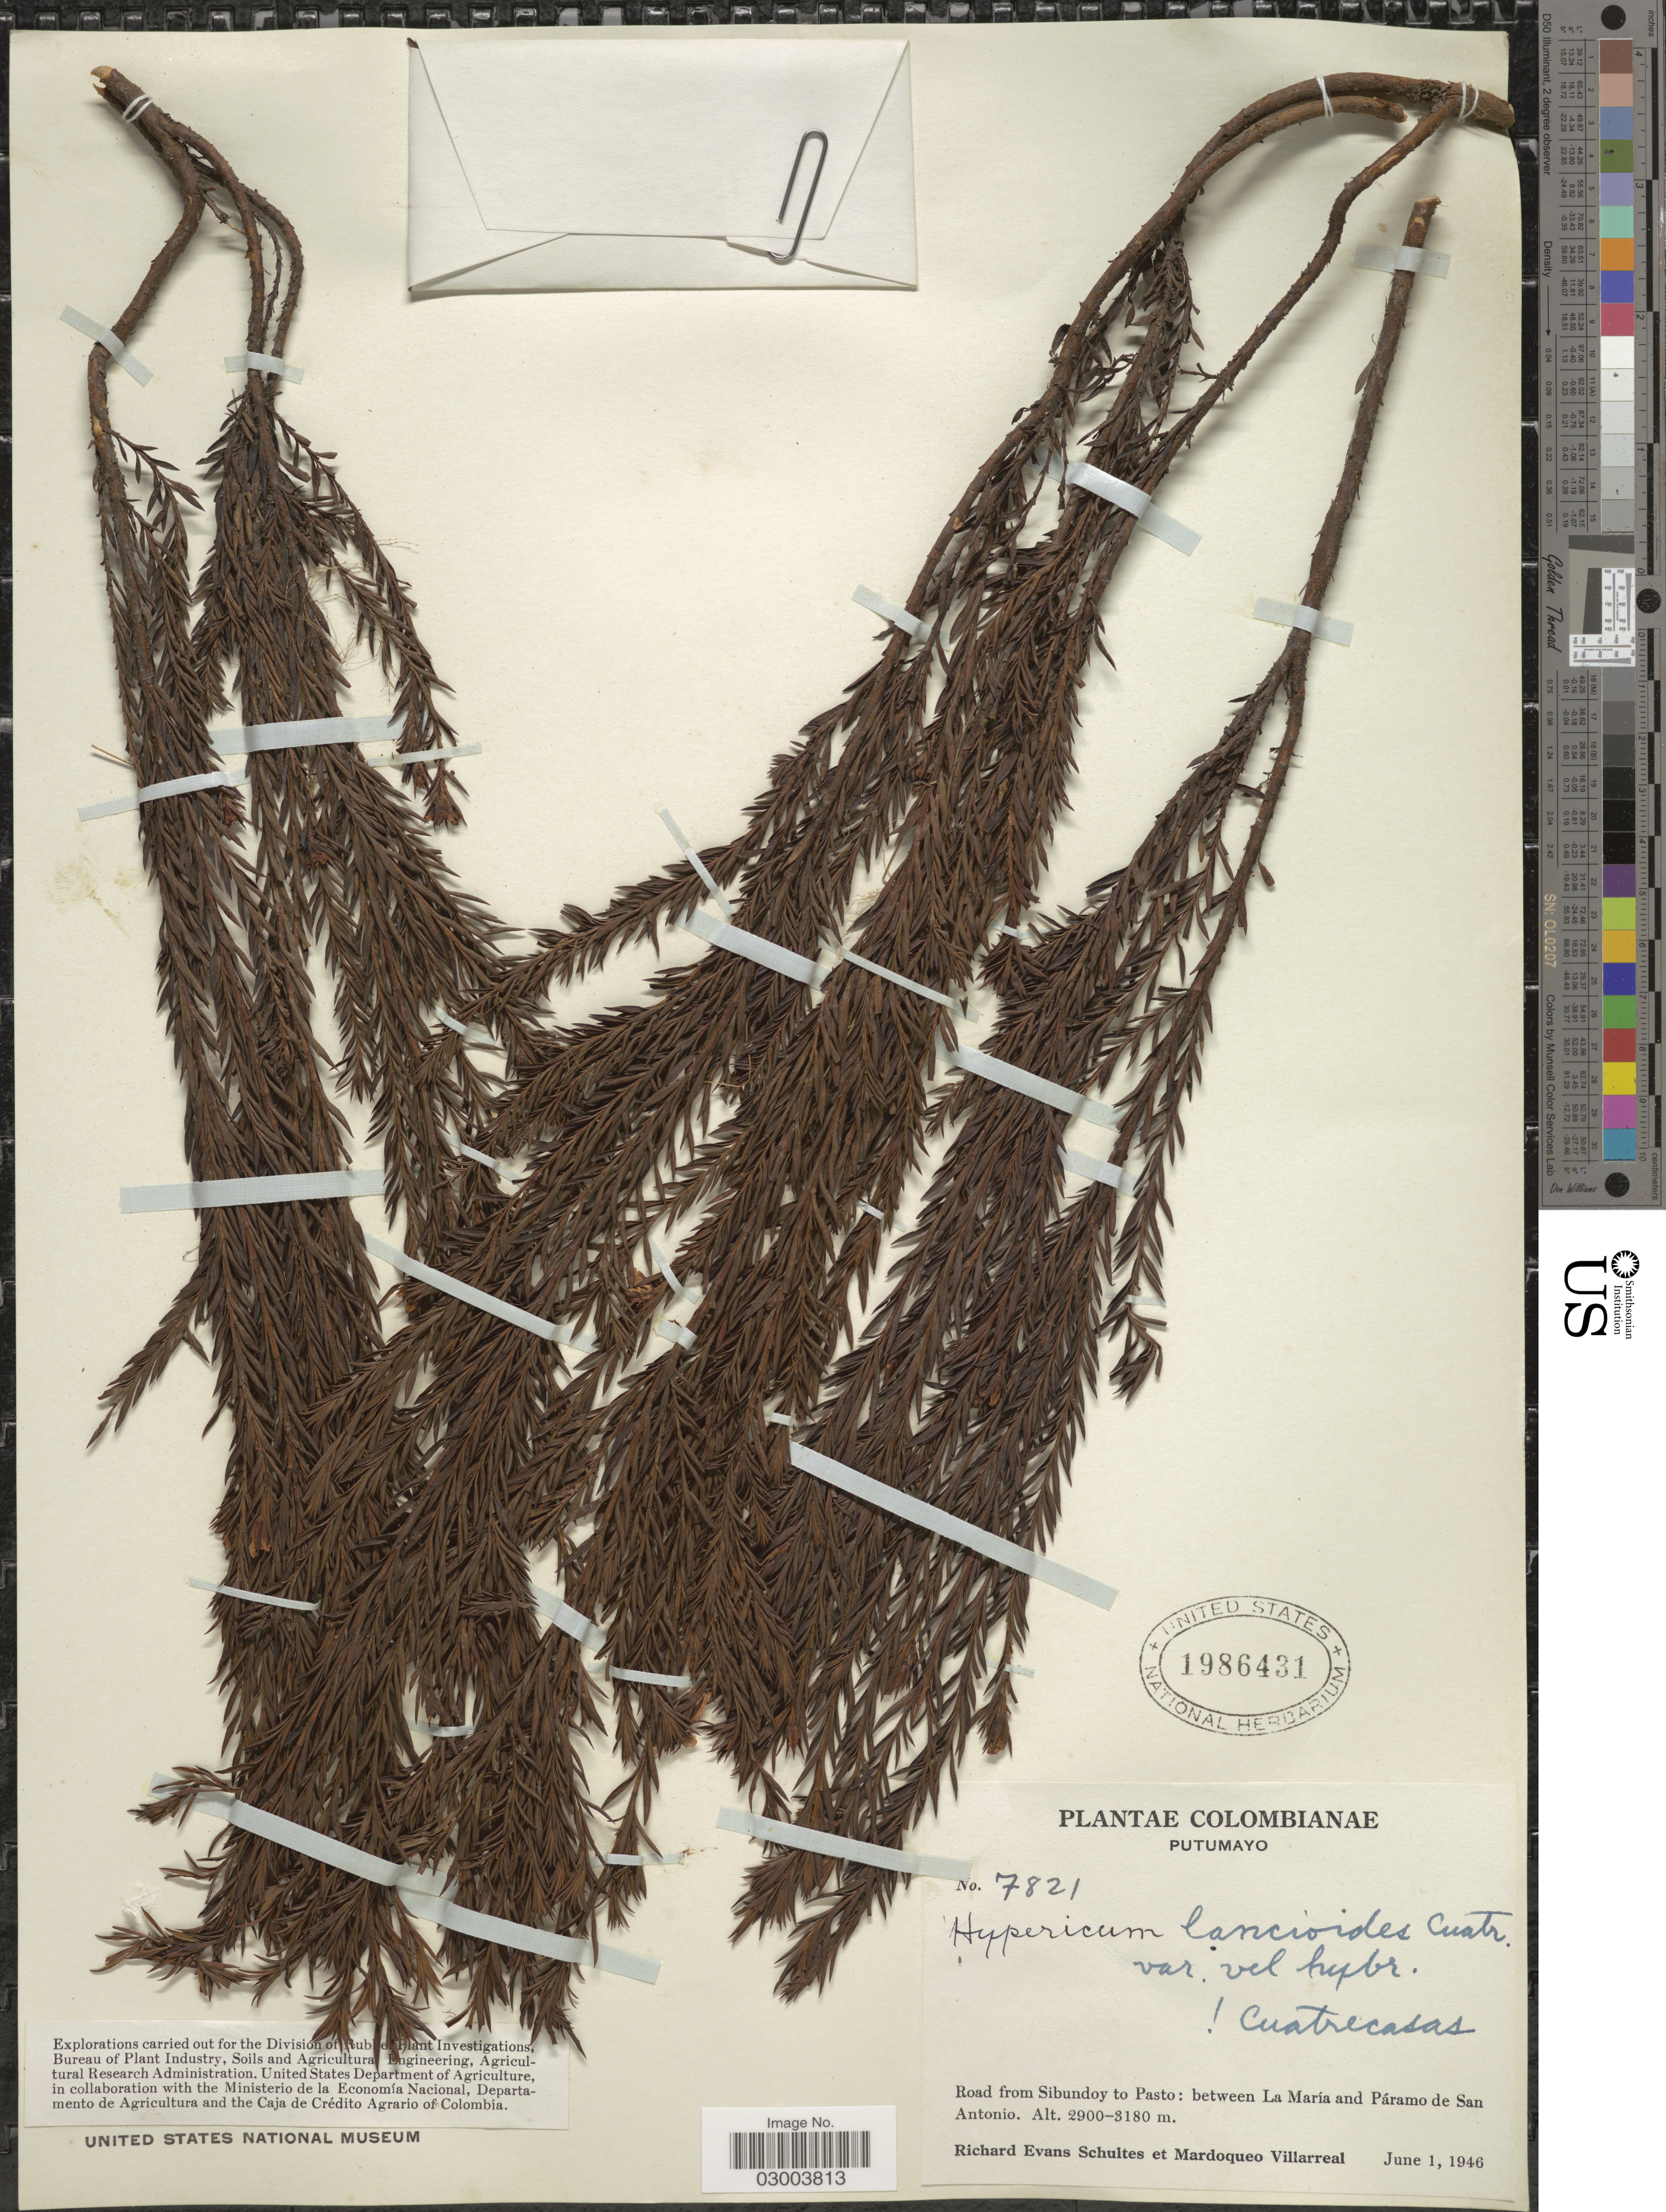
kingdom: Plantae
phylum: Tracheophyta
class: Magnoliopsida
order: Malpighiales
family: Hypericaceae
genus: Hypericum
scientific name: Hypericum lancioides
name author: Cuatrec.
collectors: R. E. Schultes & M. Villarreal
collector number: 7821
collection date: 1946-06-01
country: Colombia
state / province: Putumayo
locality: Road from Sibundoy to Pasto: between La María and Páramo de San Antonio.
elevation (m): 2900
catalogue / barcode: US 1986431